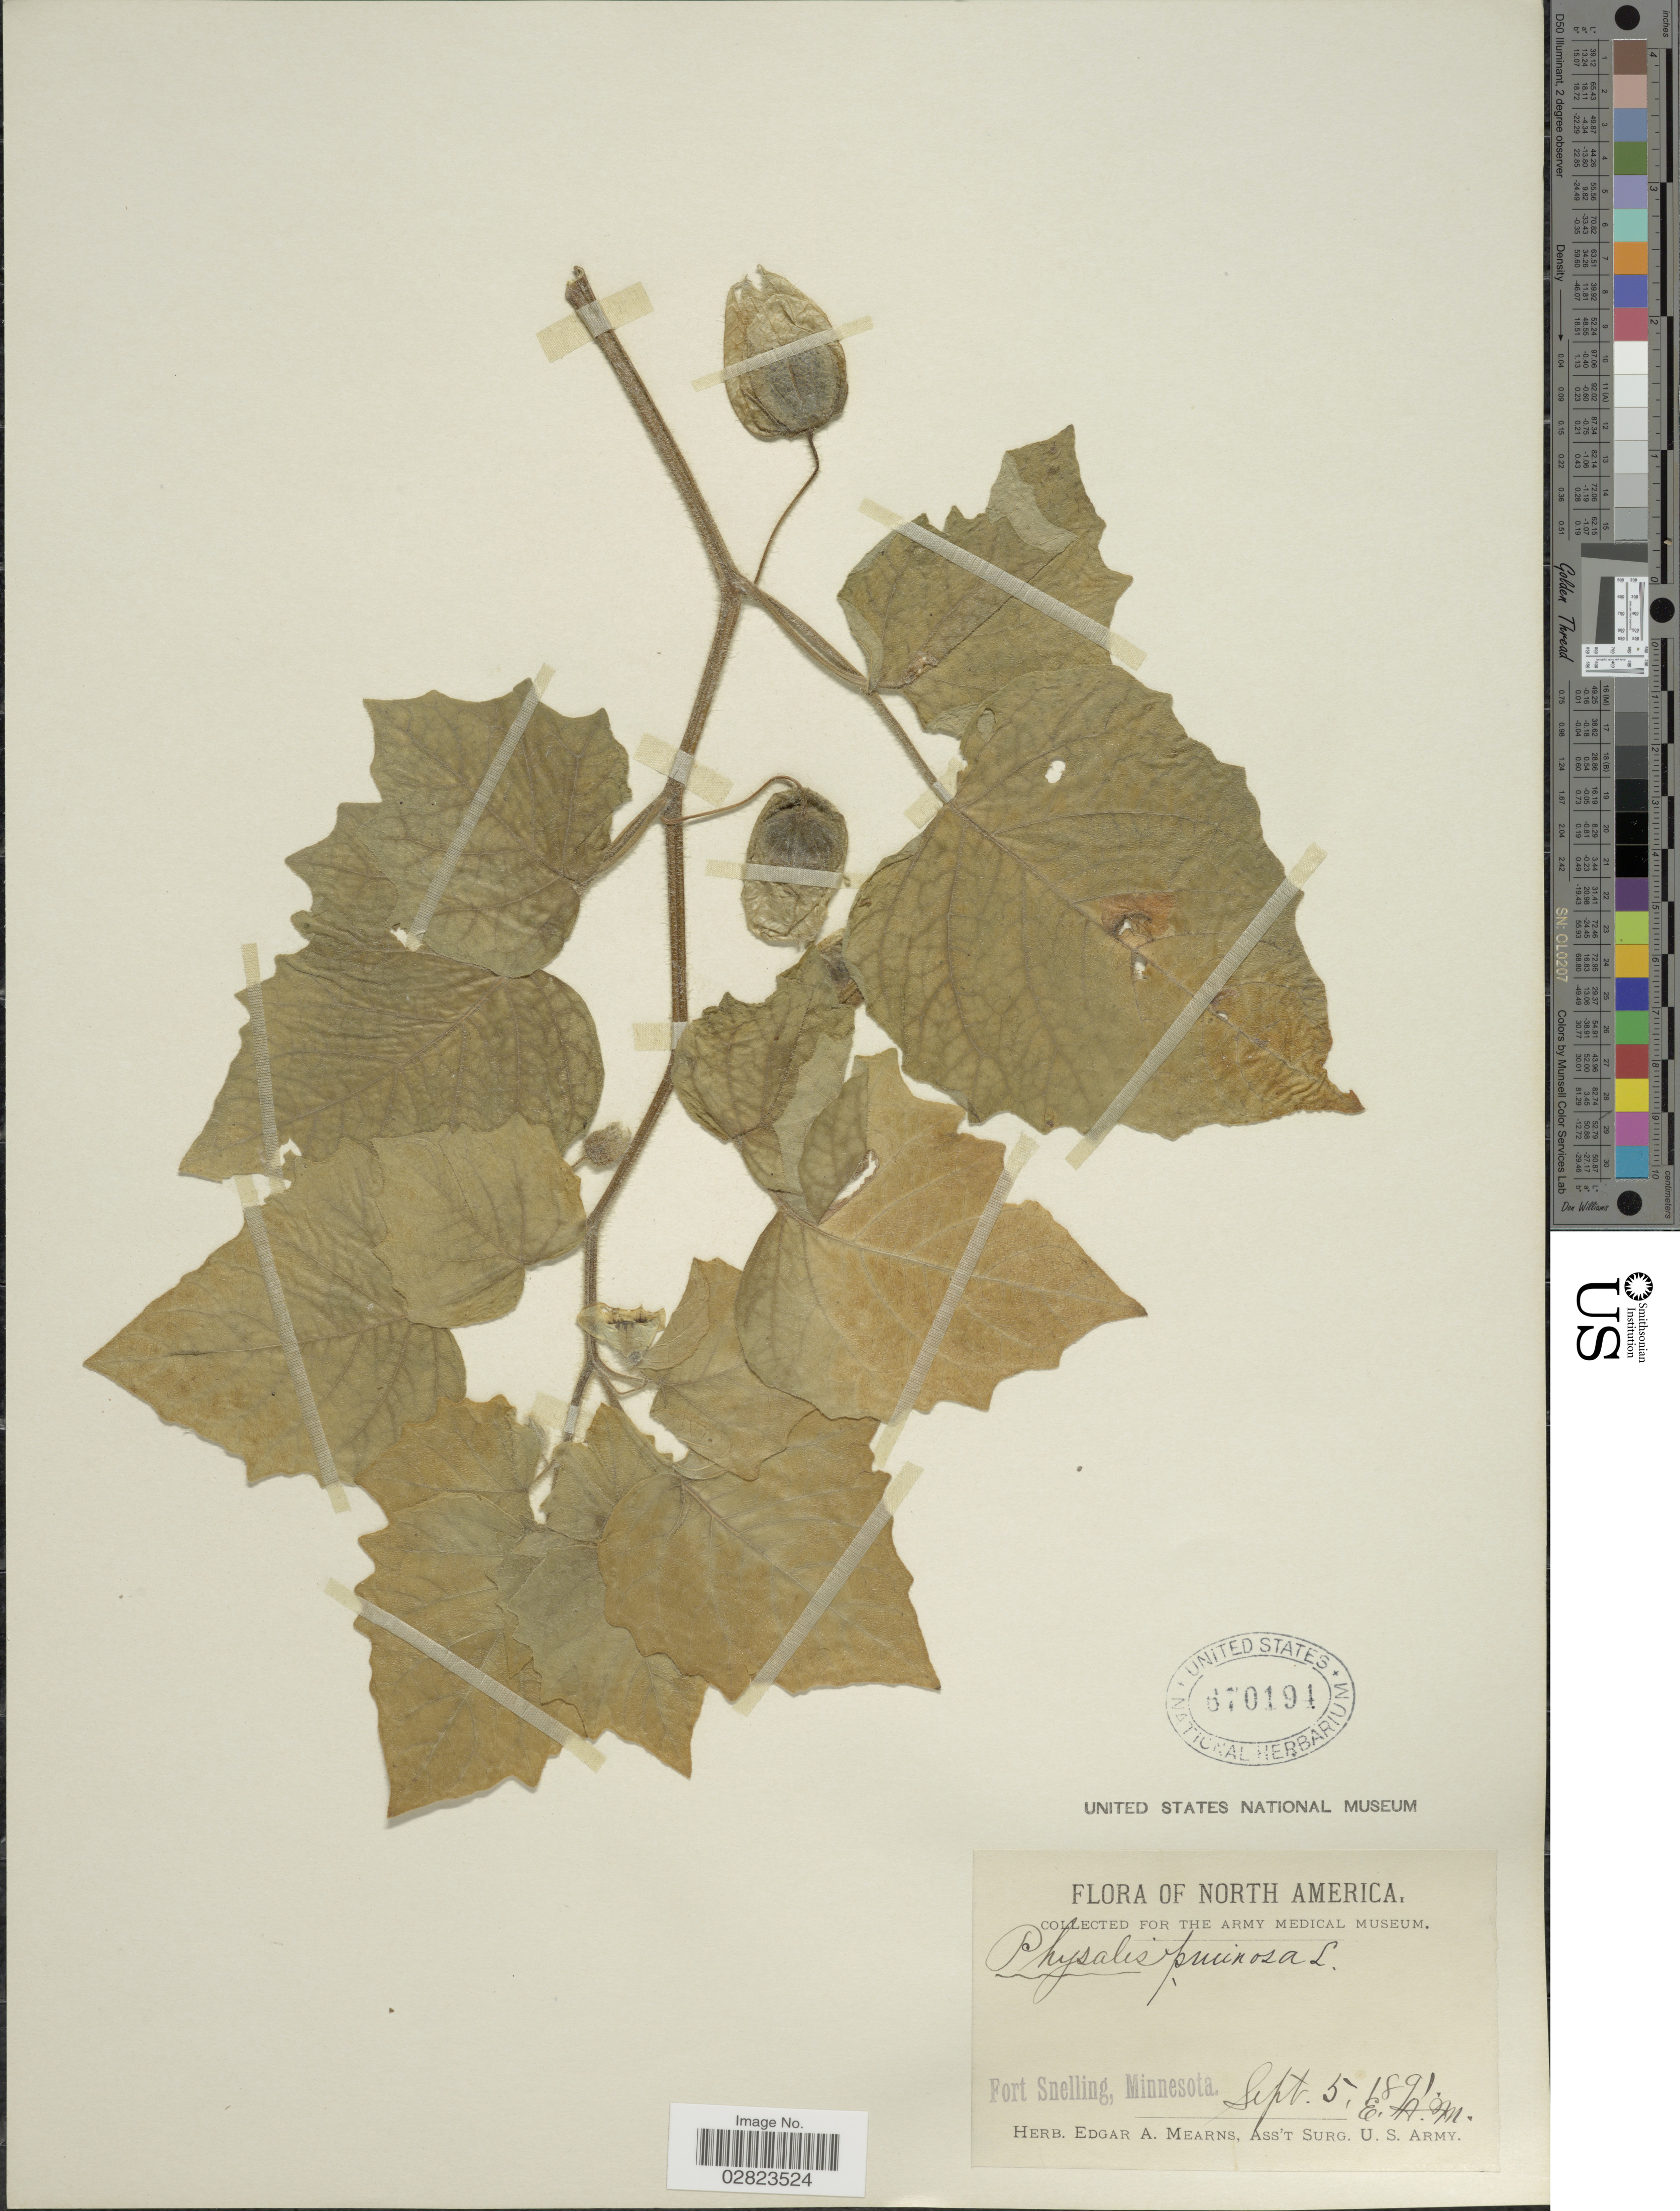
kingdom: Plantae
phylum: Tracheophyta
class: Magnoliopsida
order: Solanales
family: Solanaceae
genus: Physalis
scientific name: Physalis heterophylla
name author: Nees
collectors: E. A. Mearns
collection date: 1891-09-05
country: United States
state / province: Minnesota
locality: Fort Snelling.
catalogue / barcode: US 670194